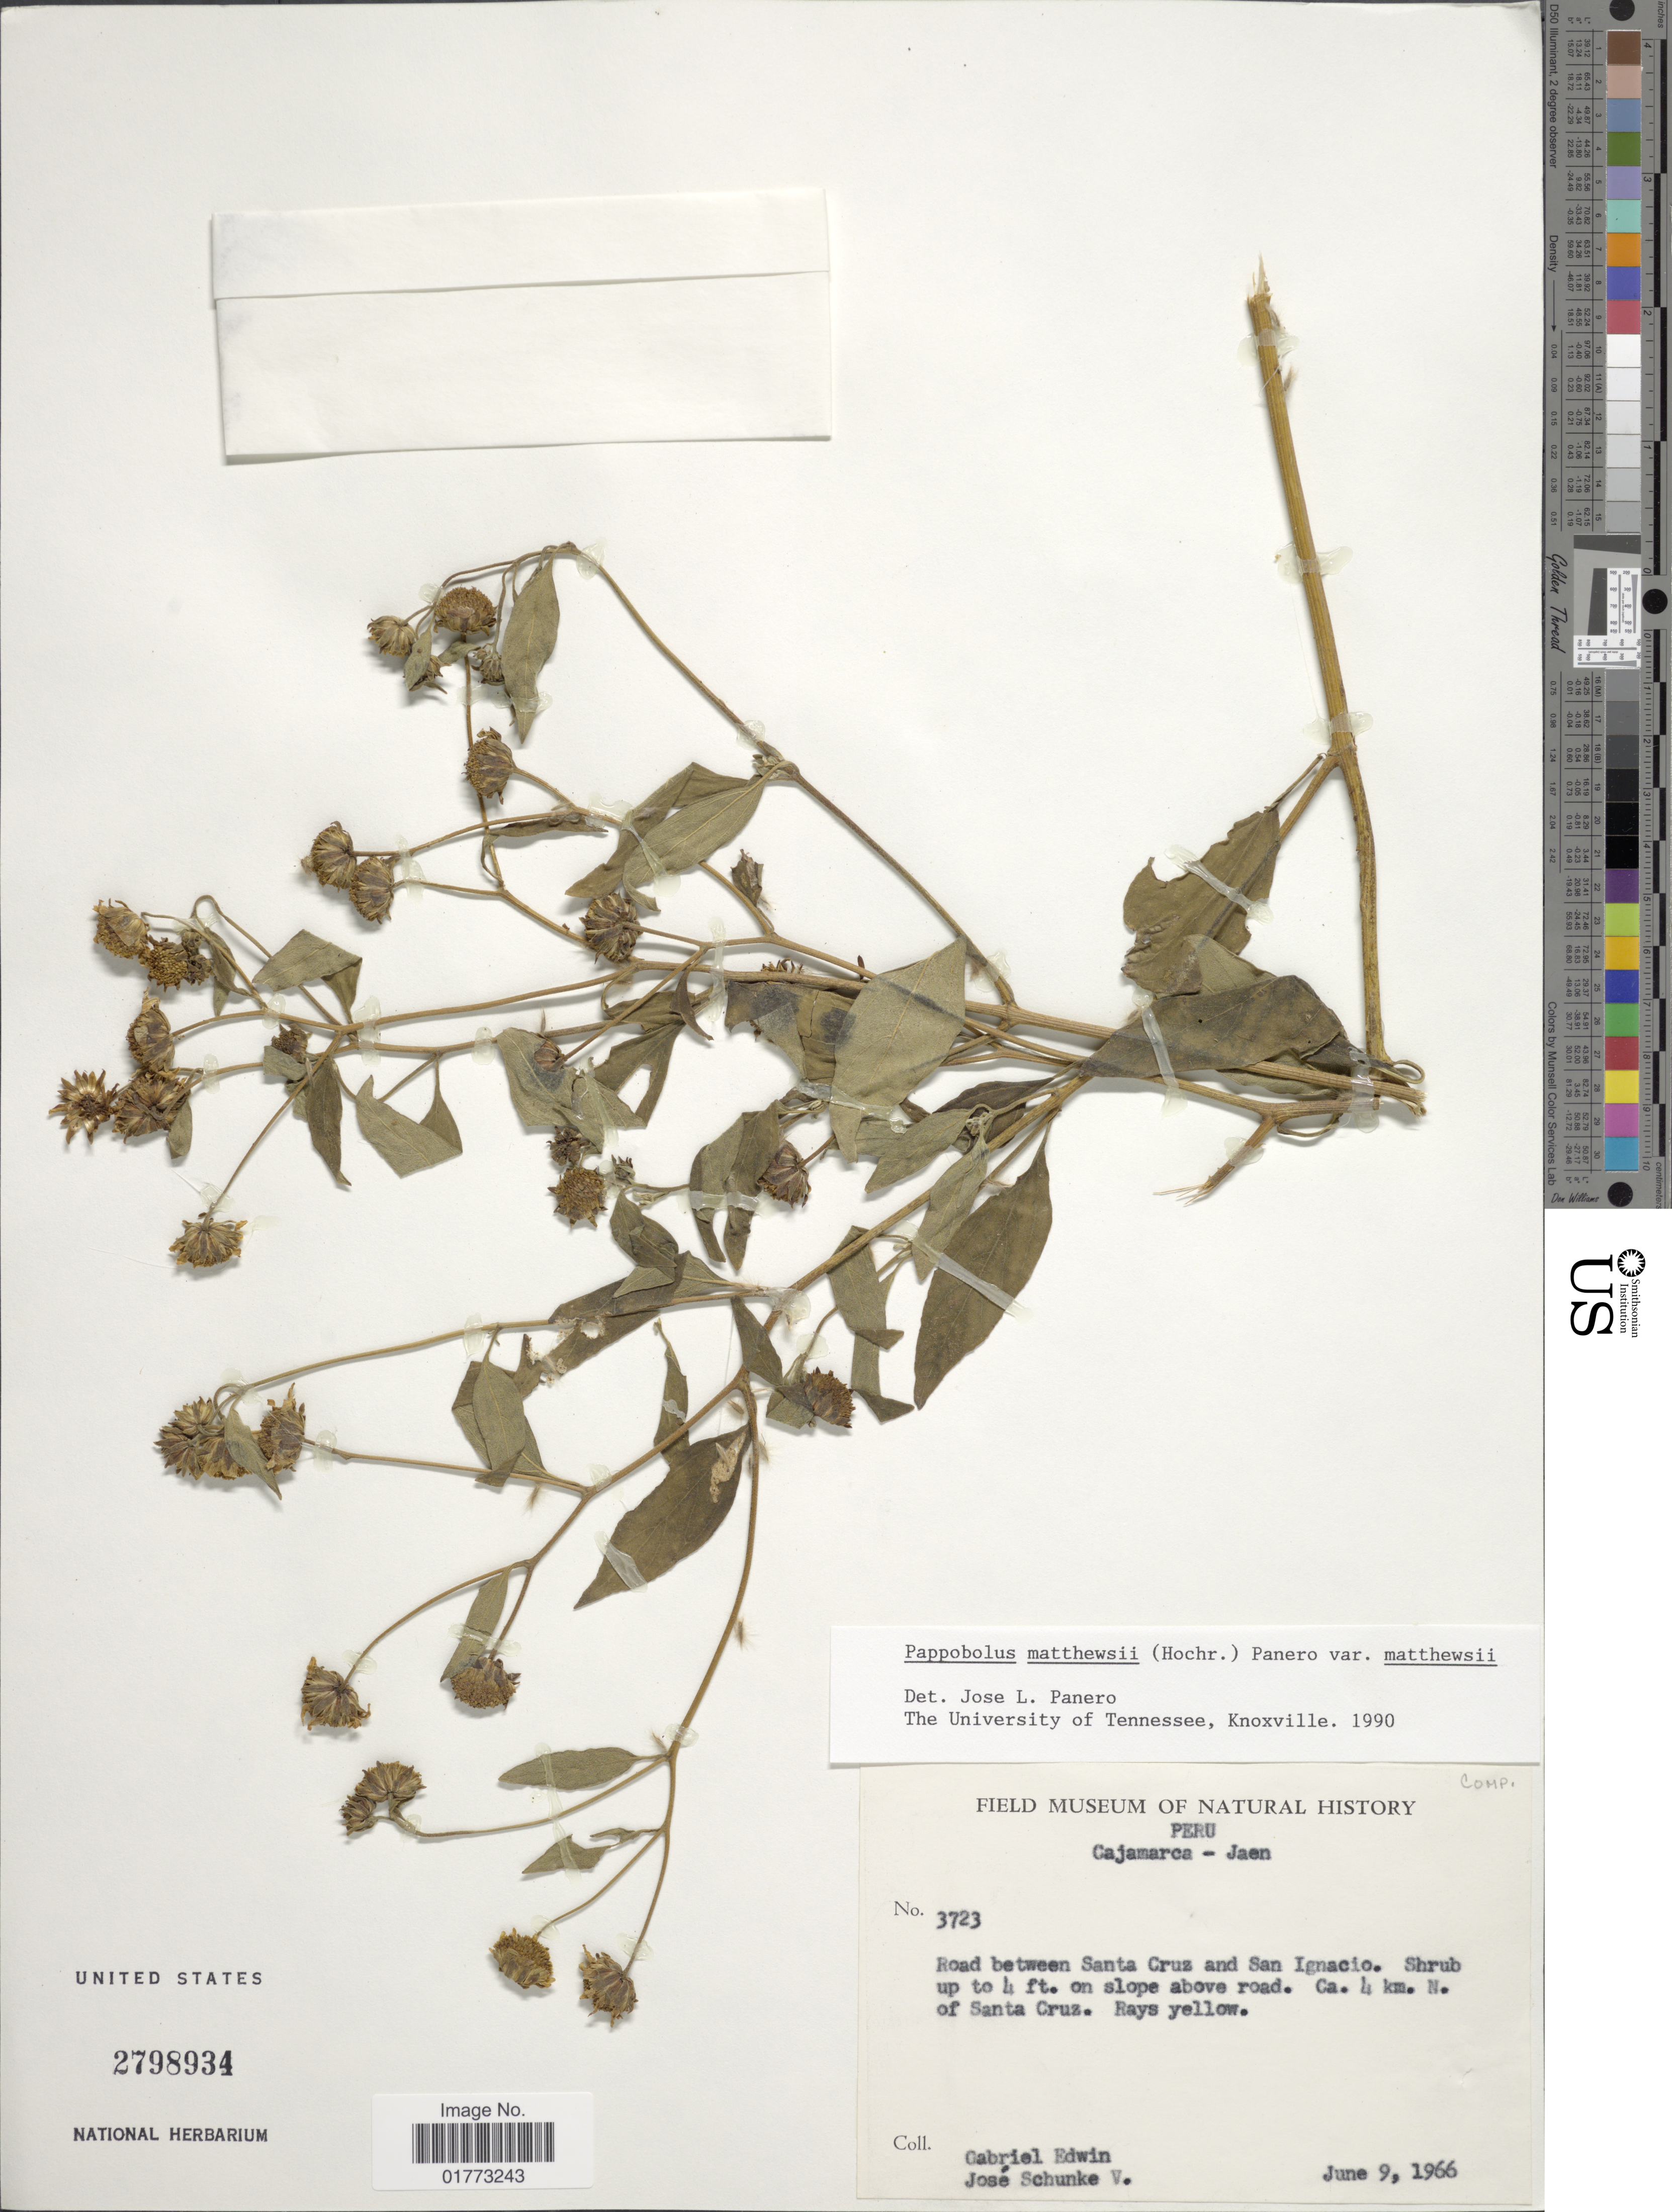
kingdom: Plantae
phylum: Tracheophyta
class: Magnoliopsida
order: Asterales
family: Asteraceae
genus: Pappobolus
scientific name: Pappobolus matthewsii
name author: (Hochr.) Panero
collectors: G. Edwin & J. Schunke Vigo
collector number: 3723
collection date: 1966-06-09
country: Peru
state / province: Cajamarca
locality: Jaen, Road between Santa Cruz and San Ignacio, Ca. 4 km. N. of Santa Cruz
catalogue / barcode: US 2798934